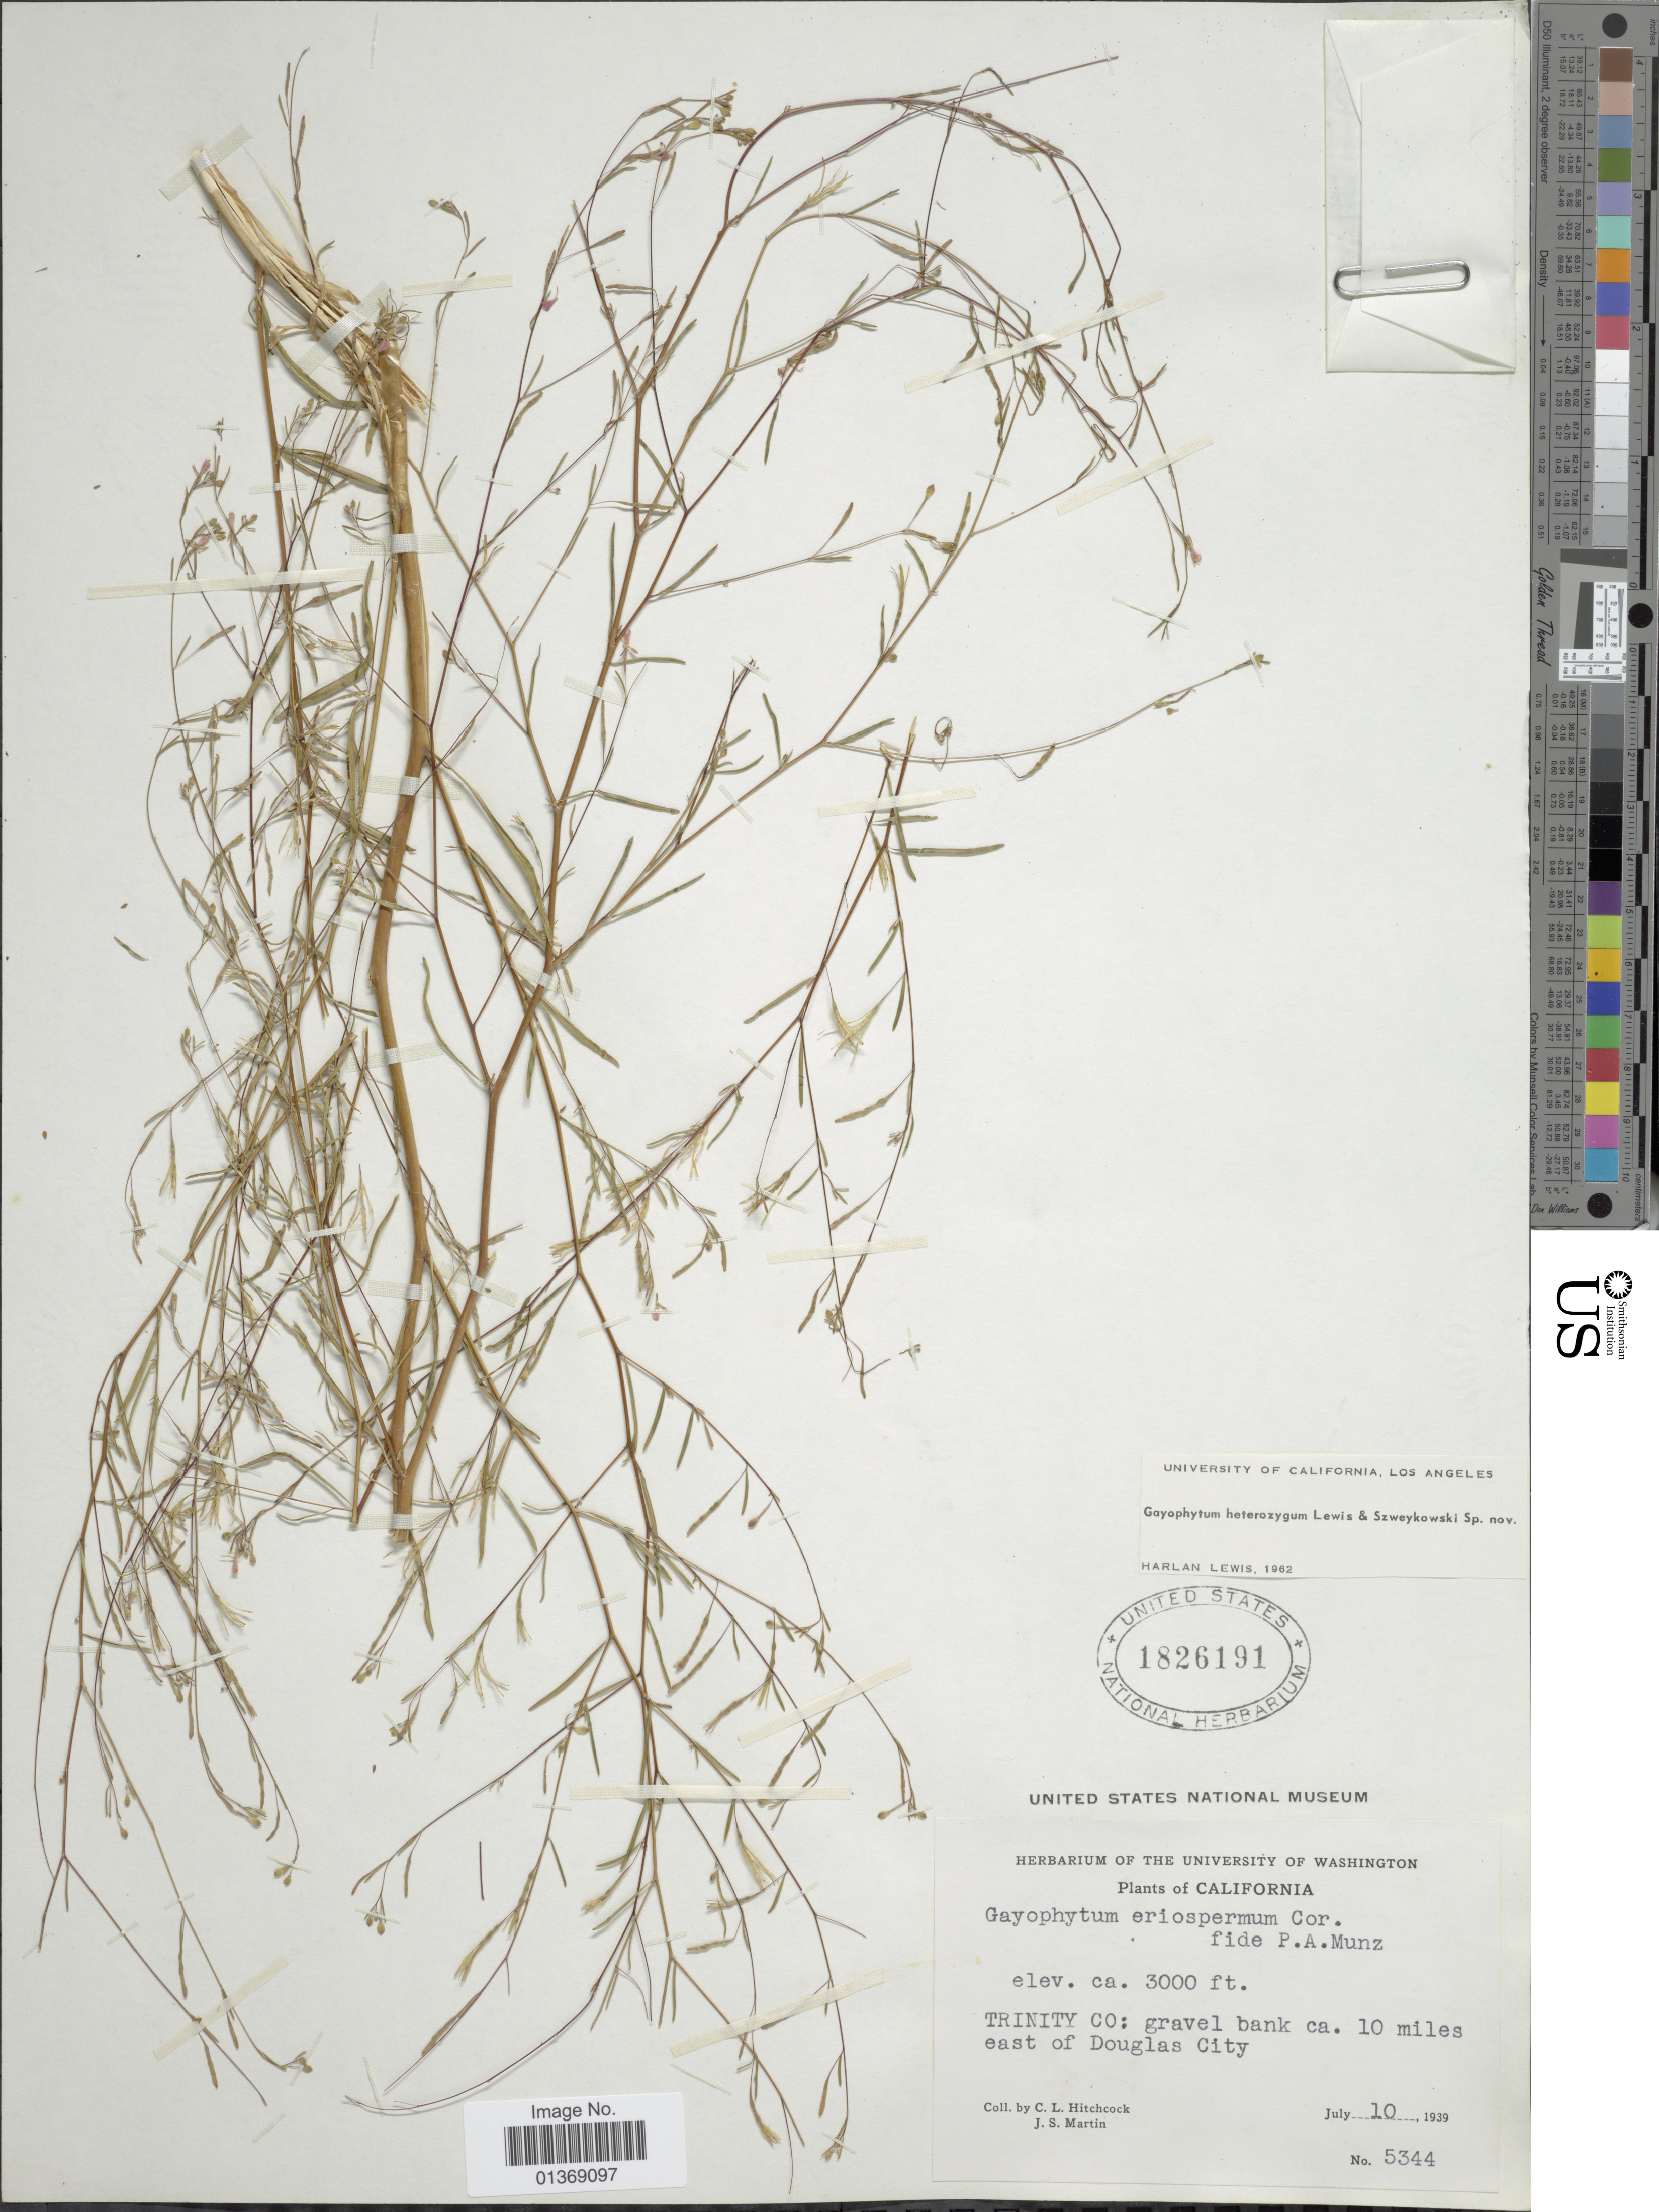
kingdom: Plantae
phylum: Tracheophyta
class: Magnoliopsida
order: Myrtales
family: Onagraceae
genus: Gayophytum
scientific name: Gayophytum heterozygum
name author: F. H. Lewis & Szweyk.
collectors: C. L. Hitchcock & J. S. Martin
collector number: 5344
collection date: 1939-07-10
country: United States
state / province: California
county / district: Trinity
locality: Trinity Co: gravel bank ca. 10 miles east of Douglas City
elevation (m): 914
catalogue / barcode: US 1826191